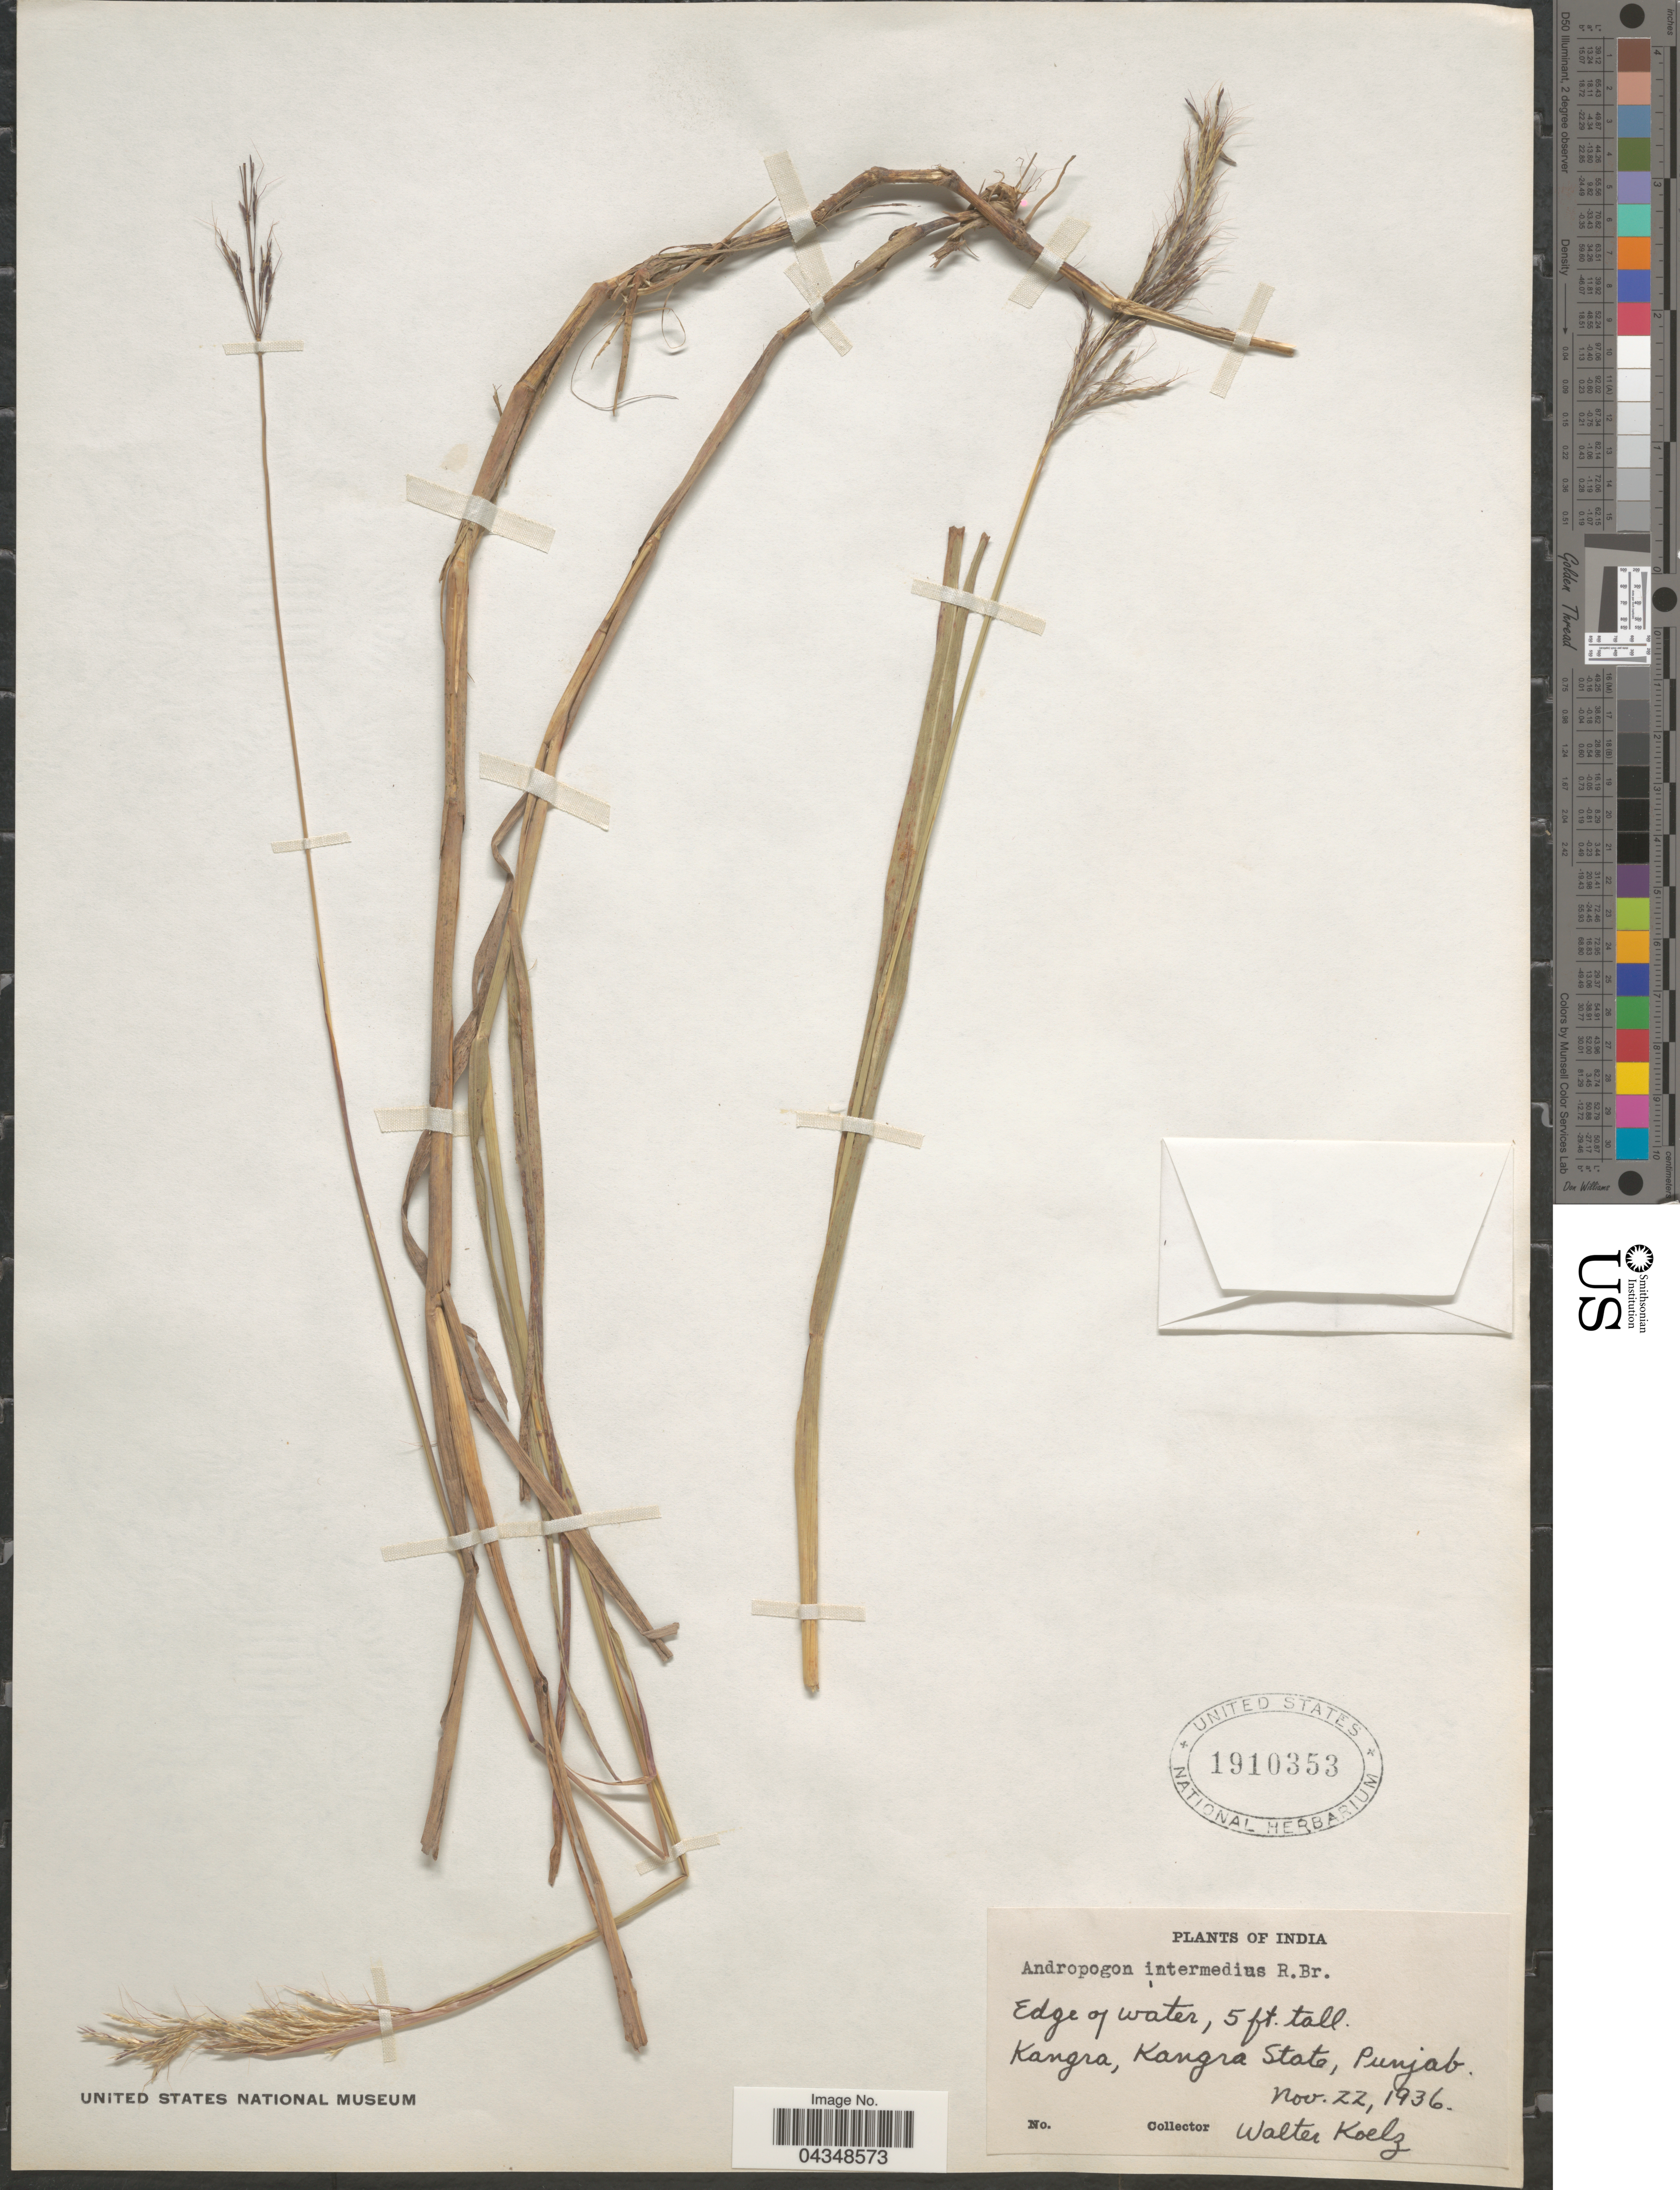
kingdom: Plantae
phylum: Tracheophyta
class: Liliopsida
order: Poales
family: Poaceae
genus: Bothriochloa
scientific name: Bothriochloa bladhii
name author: (Retz.) S.T. Blake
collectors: W. N. Koelz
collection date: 1936-11-22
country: India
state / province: Himachal Pradesh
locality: Kangra, Kangra State.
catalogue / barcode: US 1910353